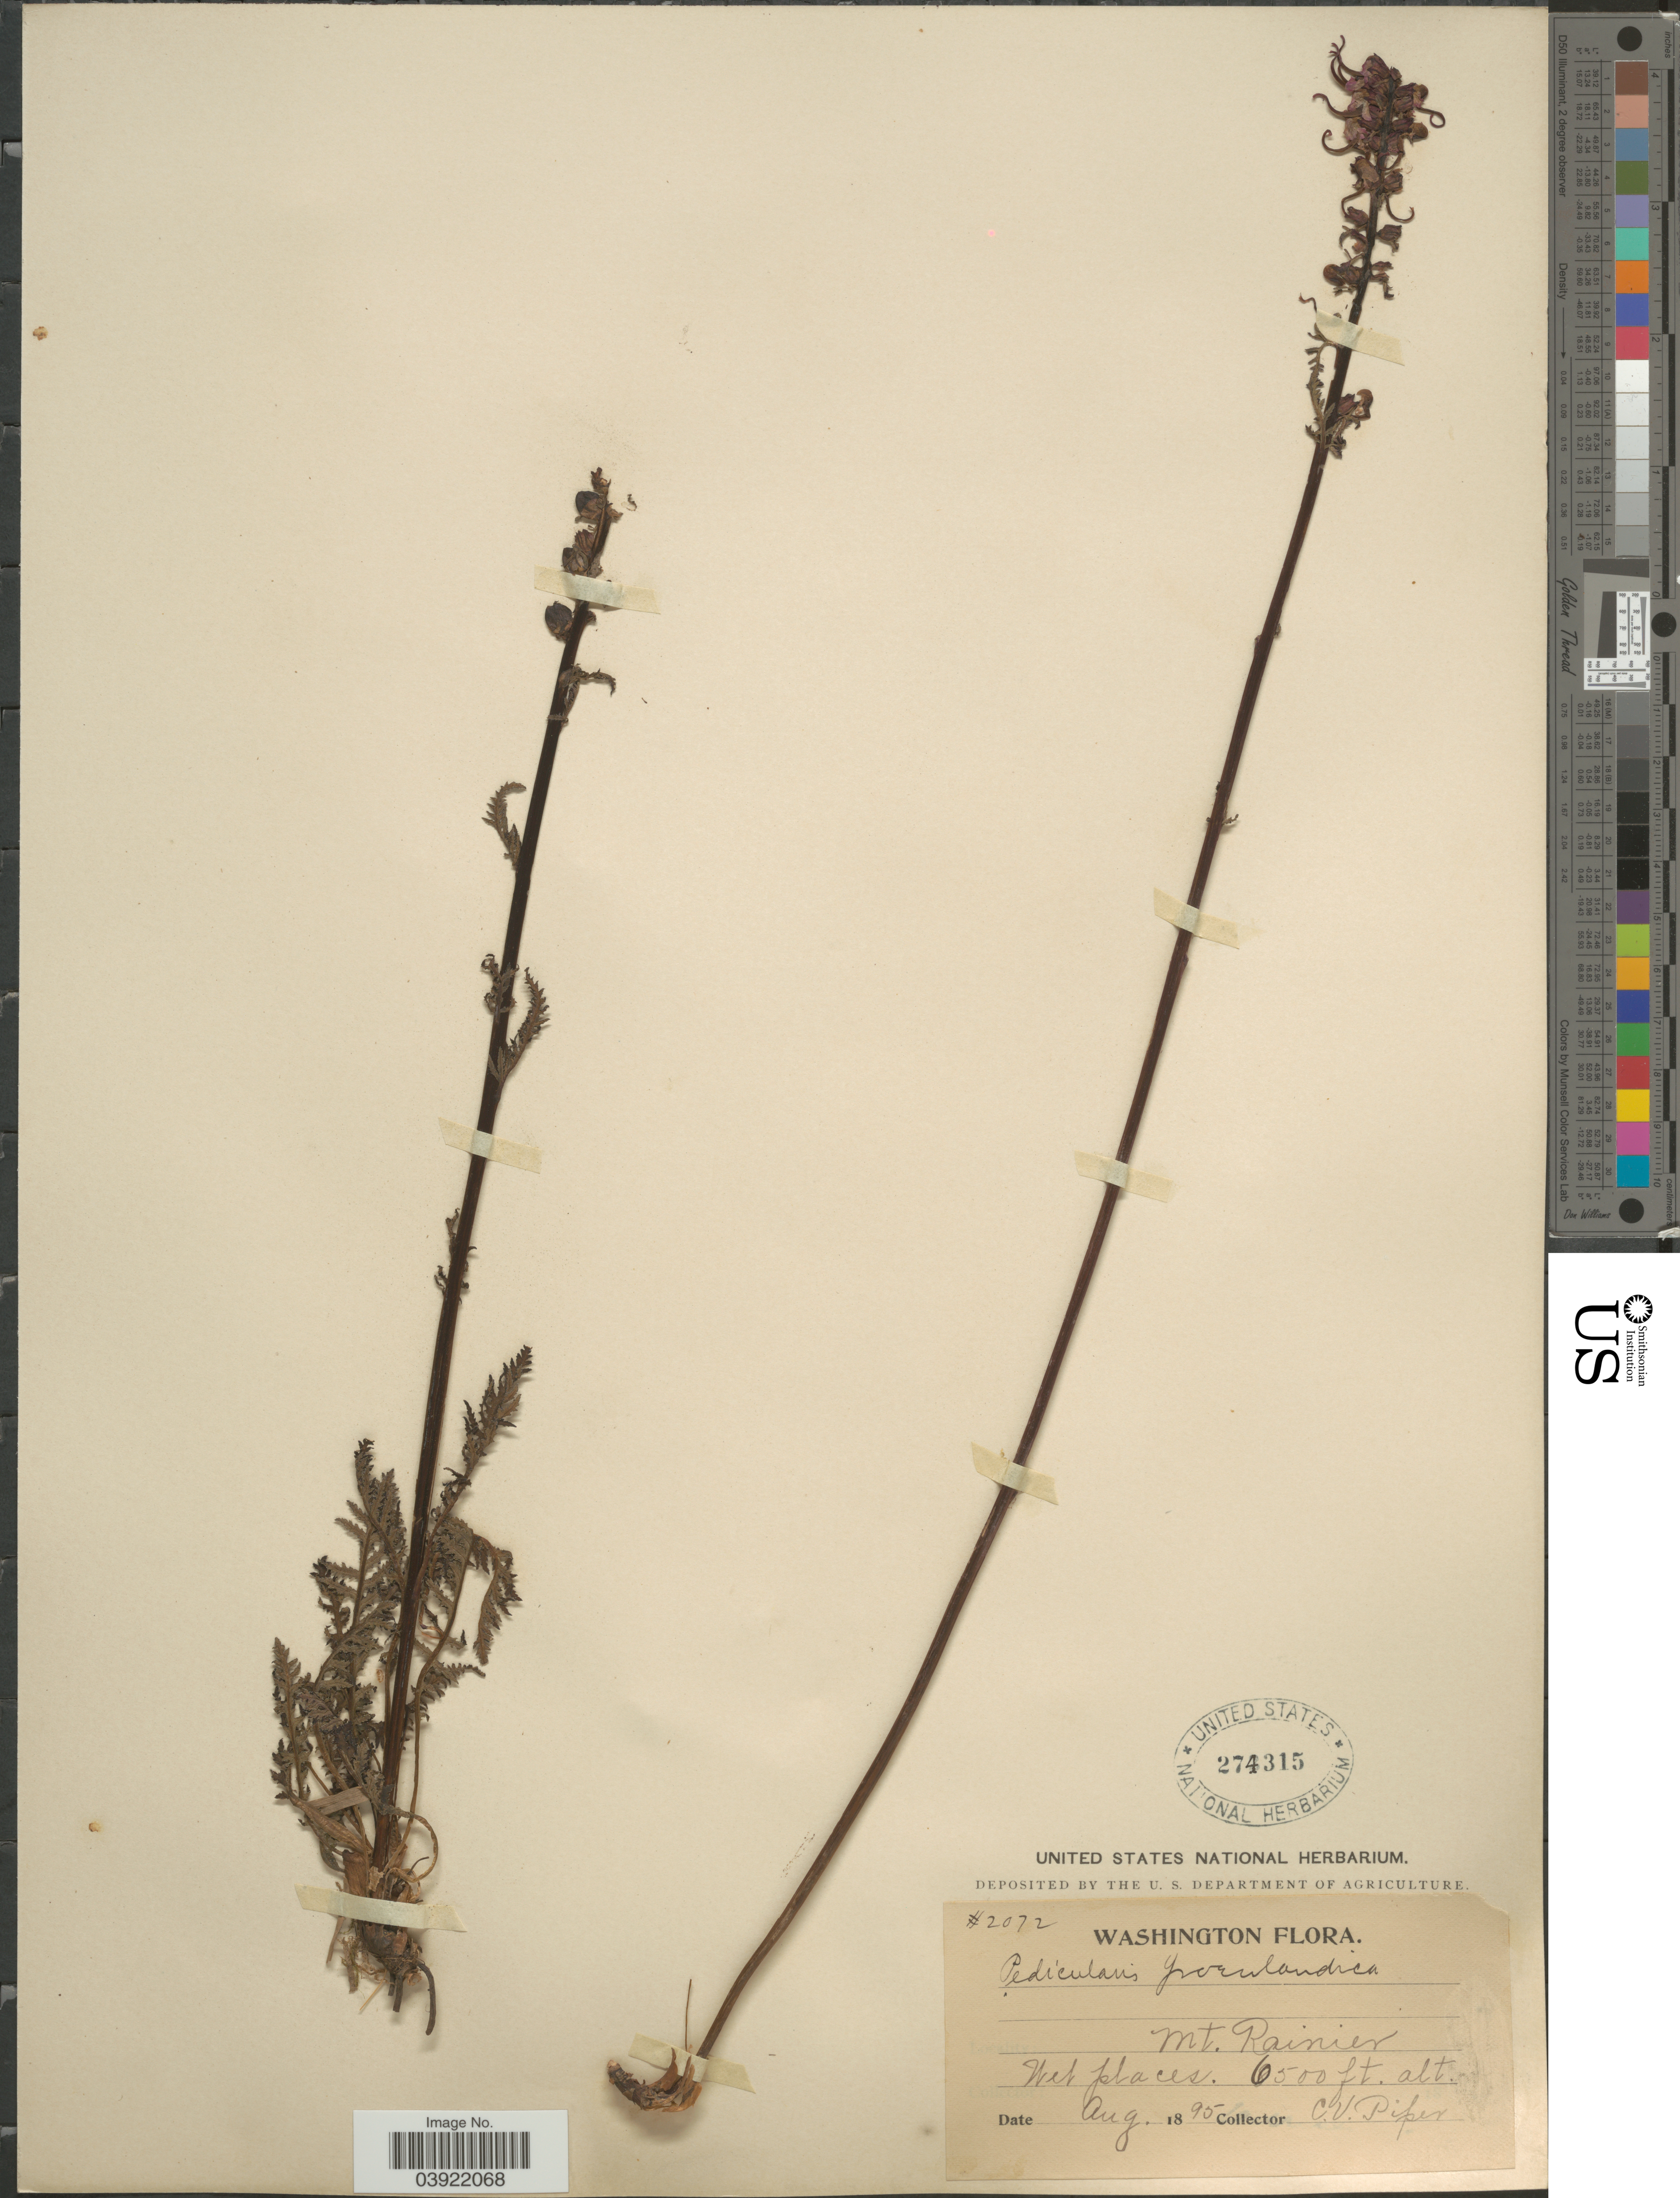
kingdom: Plantae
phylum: Tracheophyta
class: Magnoliopsida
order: Lamiales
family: Orobanchaceae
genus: Pedicularis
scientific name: Pedicularis groenlandica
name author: Retz.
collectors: C. V. Piper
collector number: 2072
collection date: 1895-08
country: United States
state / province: Washington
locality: Mt. Rainier.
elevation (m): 1981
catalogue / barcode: US 274315